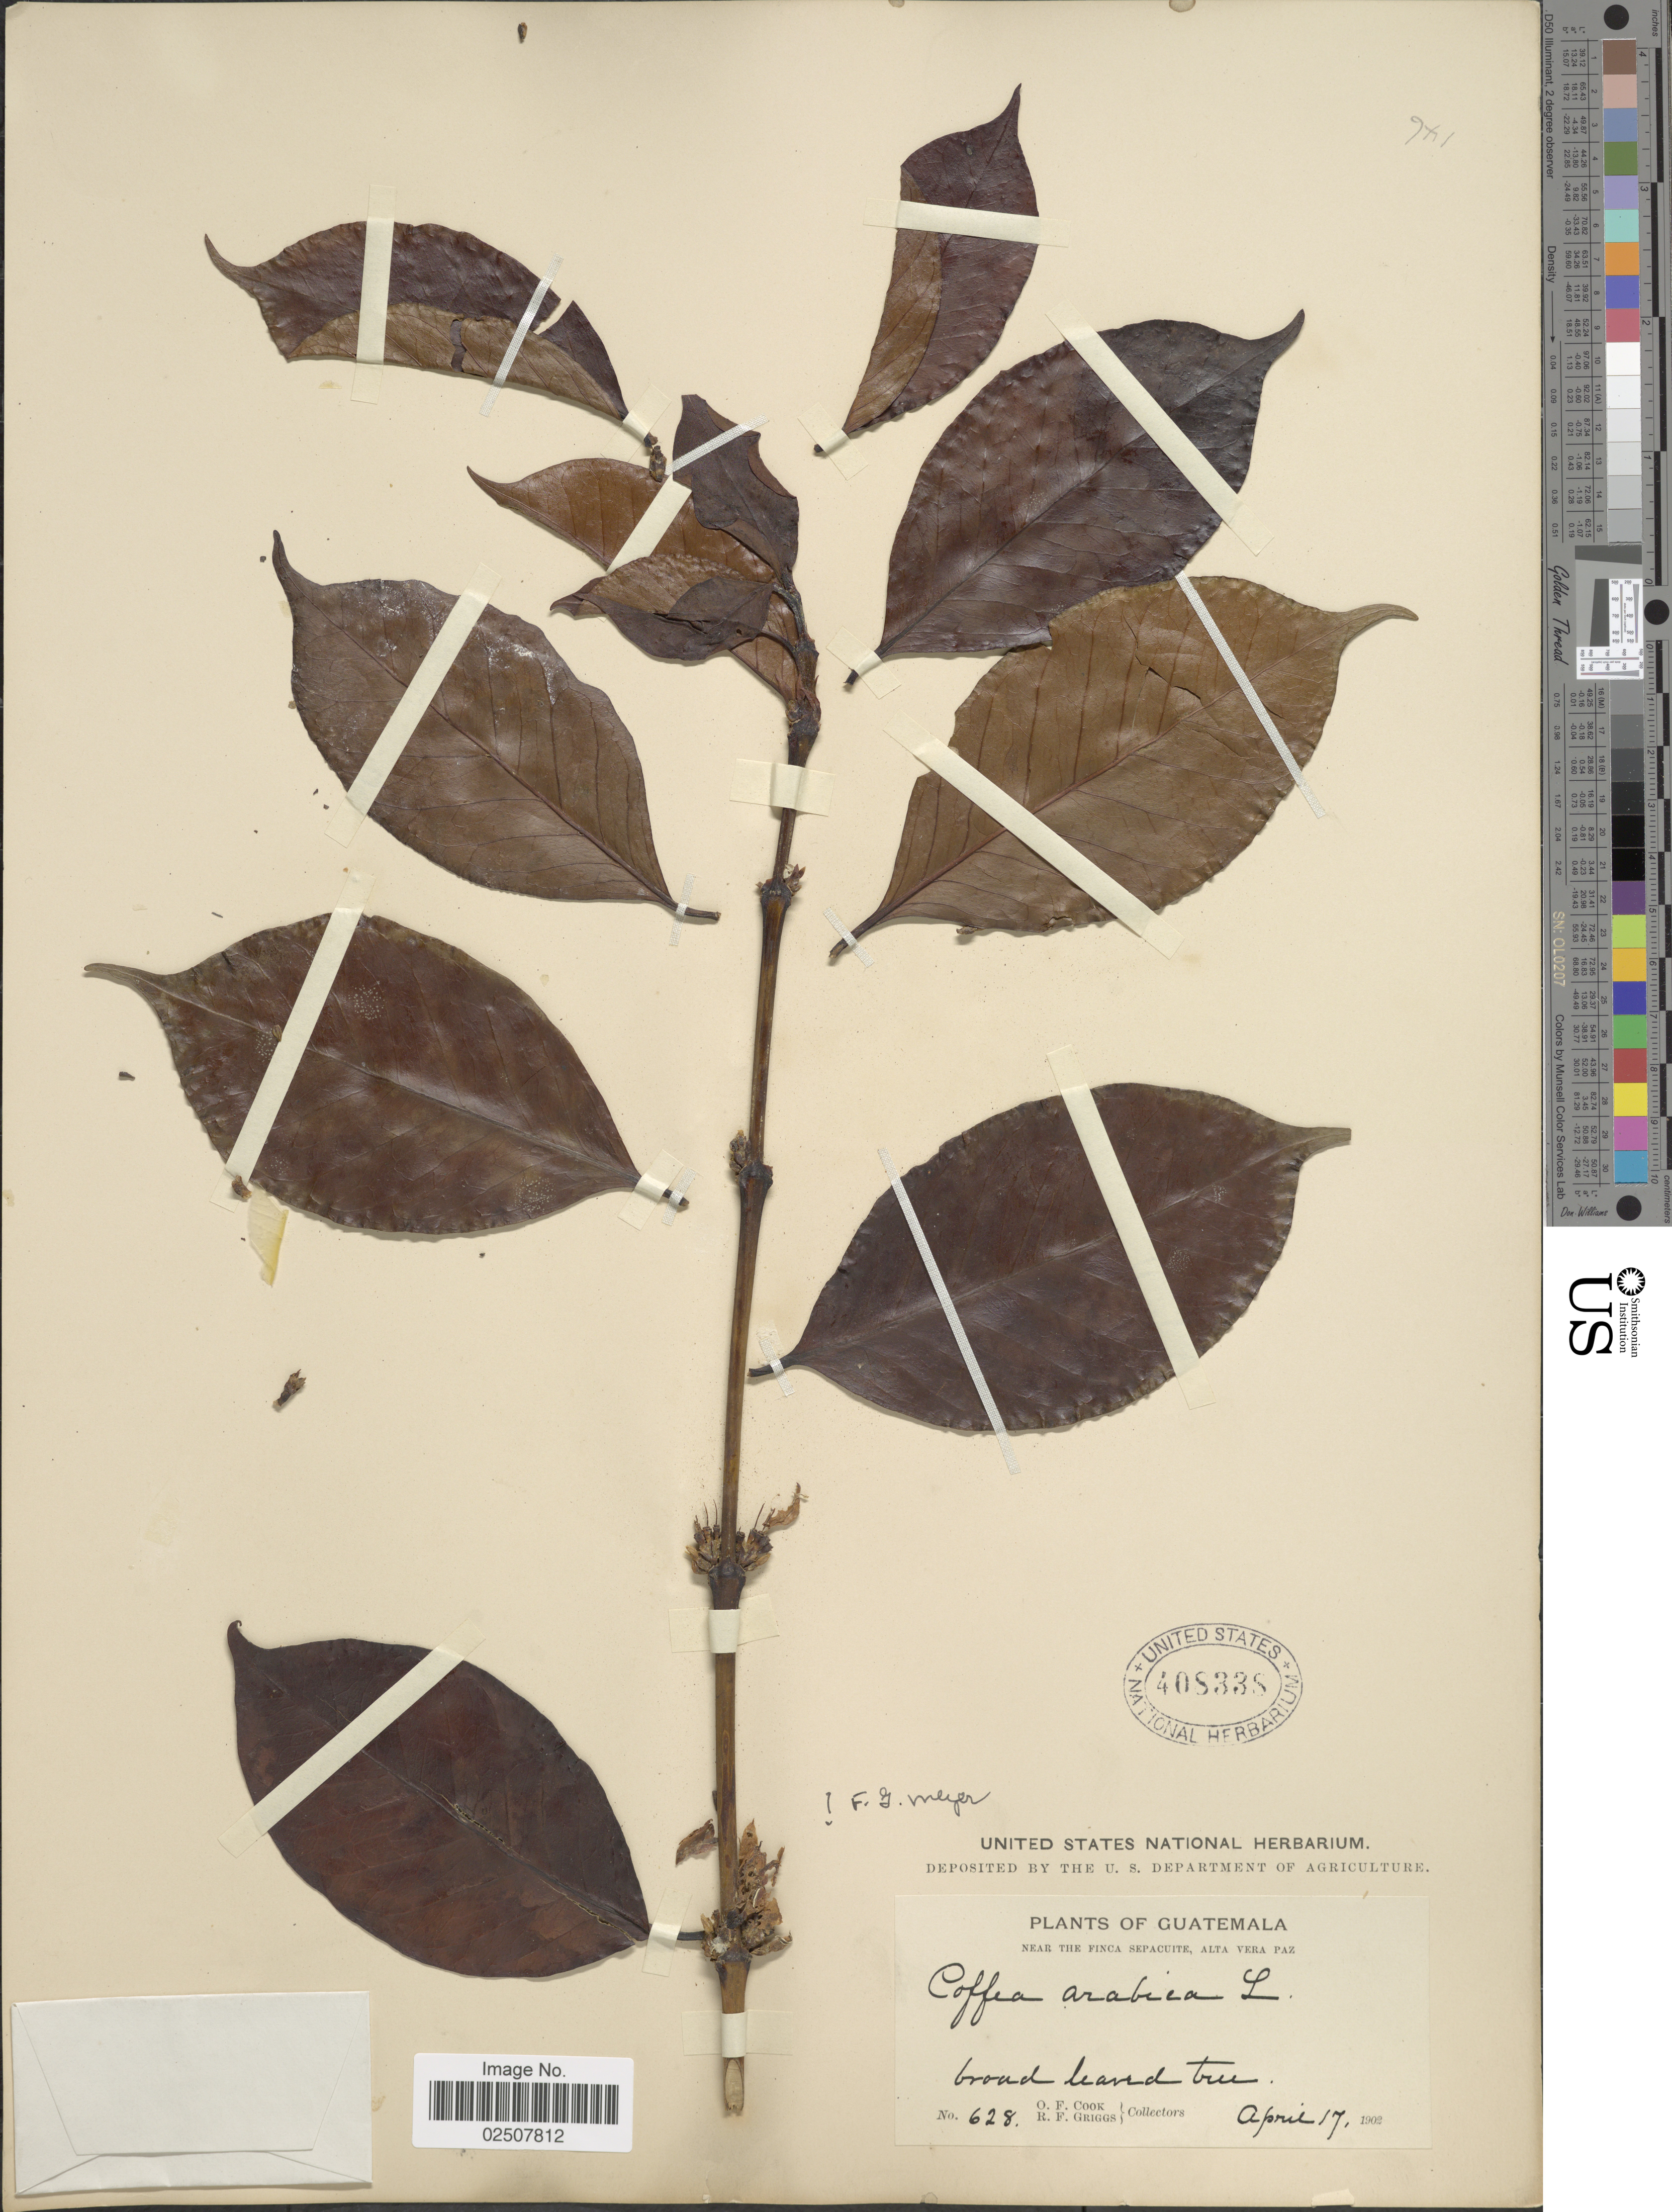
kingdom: Plantae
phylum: Tracheophyta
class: Magnoliopsida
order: Gentianales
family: Rubiaceae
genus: Coffea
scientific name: Coffea arabica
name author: L.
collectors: O. F. Cook & R. F. Griggs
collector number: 628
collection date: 1902-04-17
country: Guatemala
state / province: Alta Verapaz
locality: Near The Finca Sepacuite, broad leaved tree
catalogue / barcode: US 408338